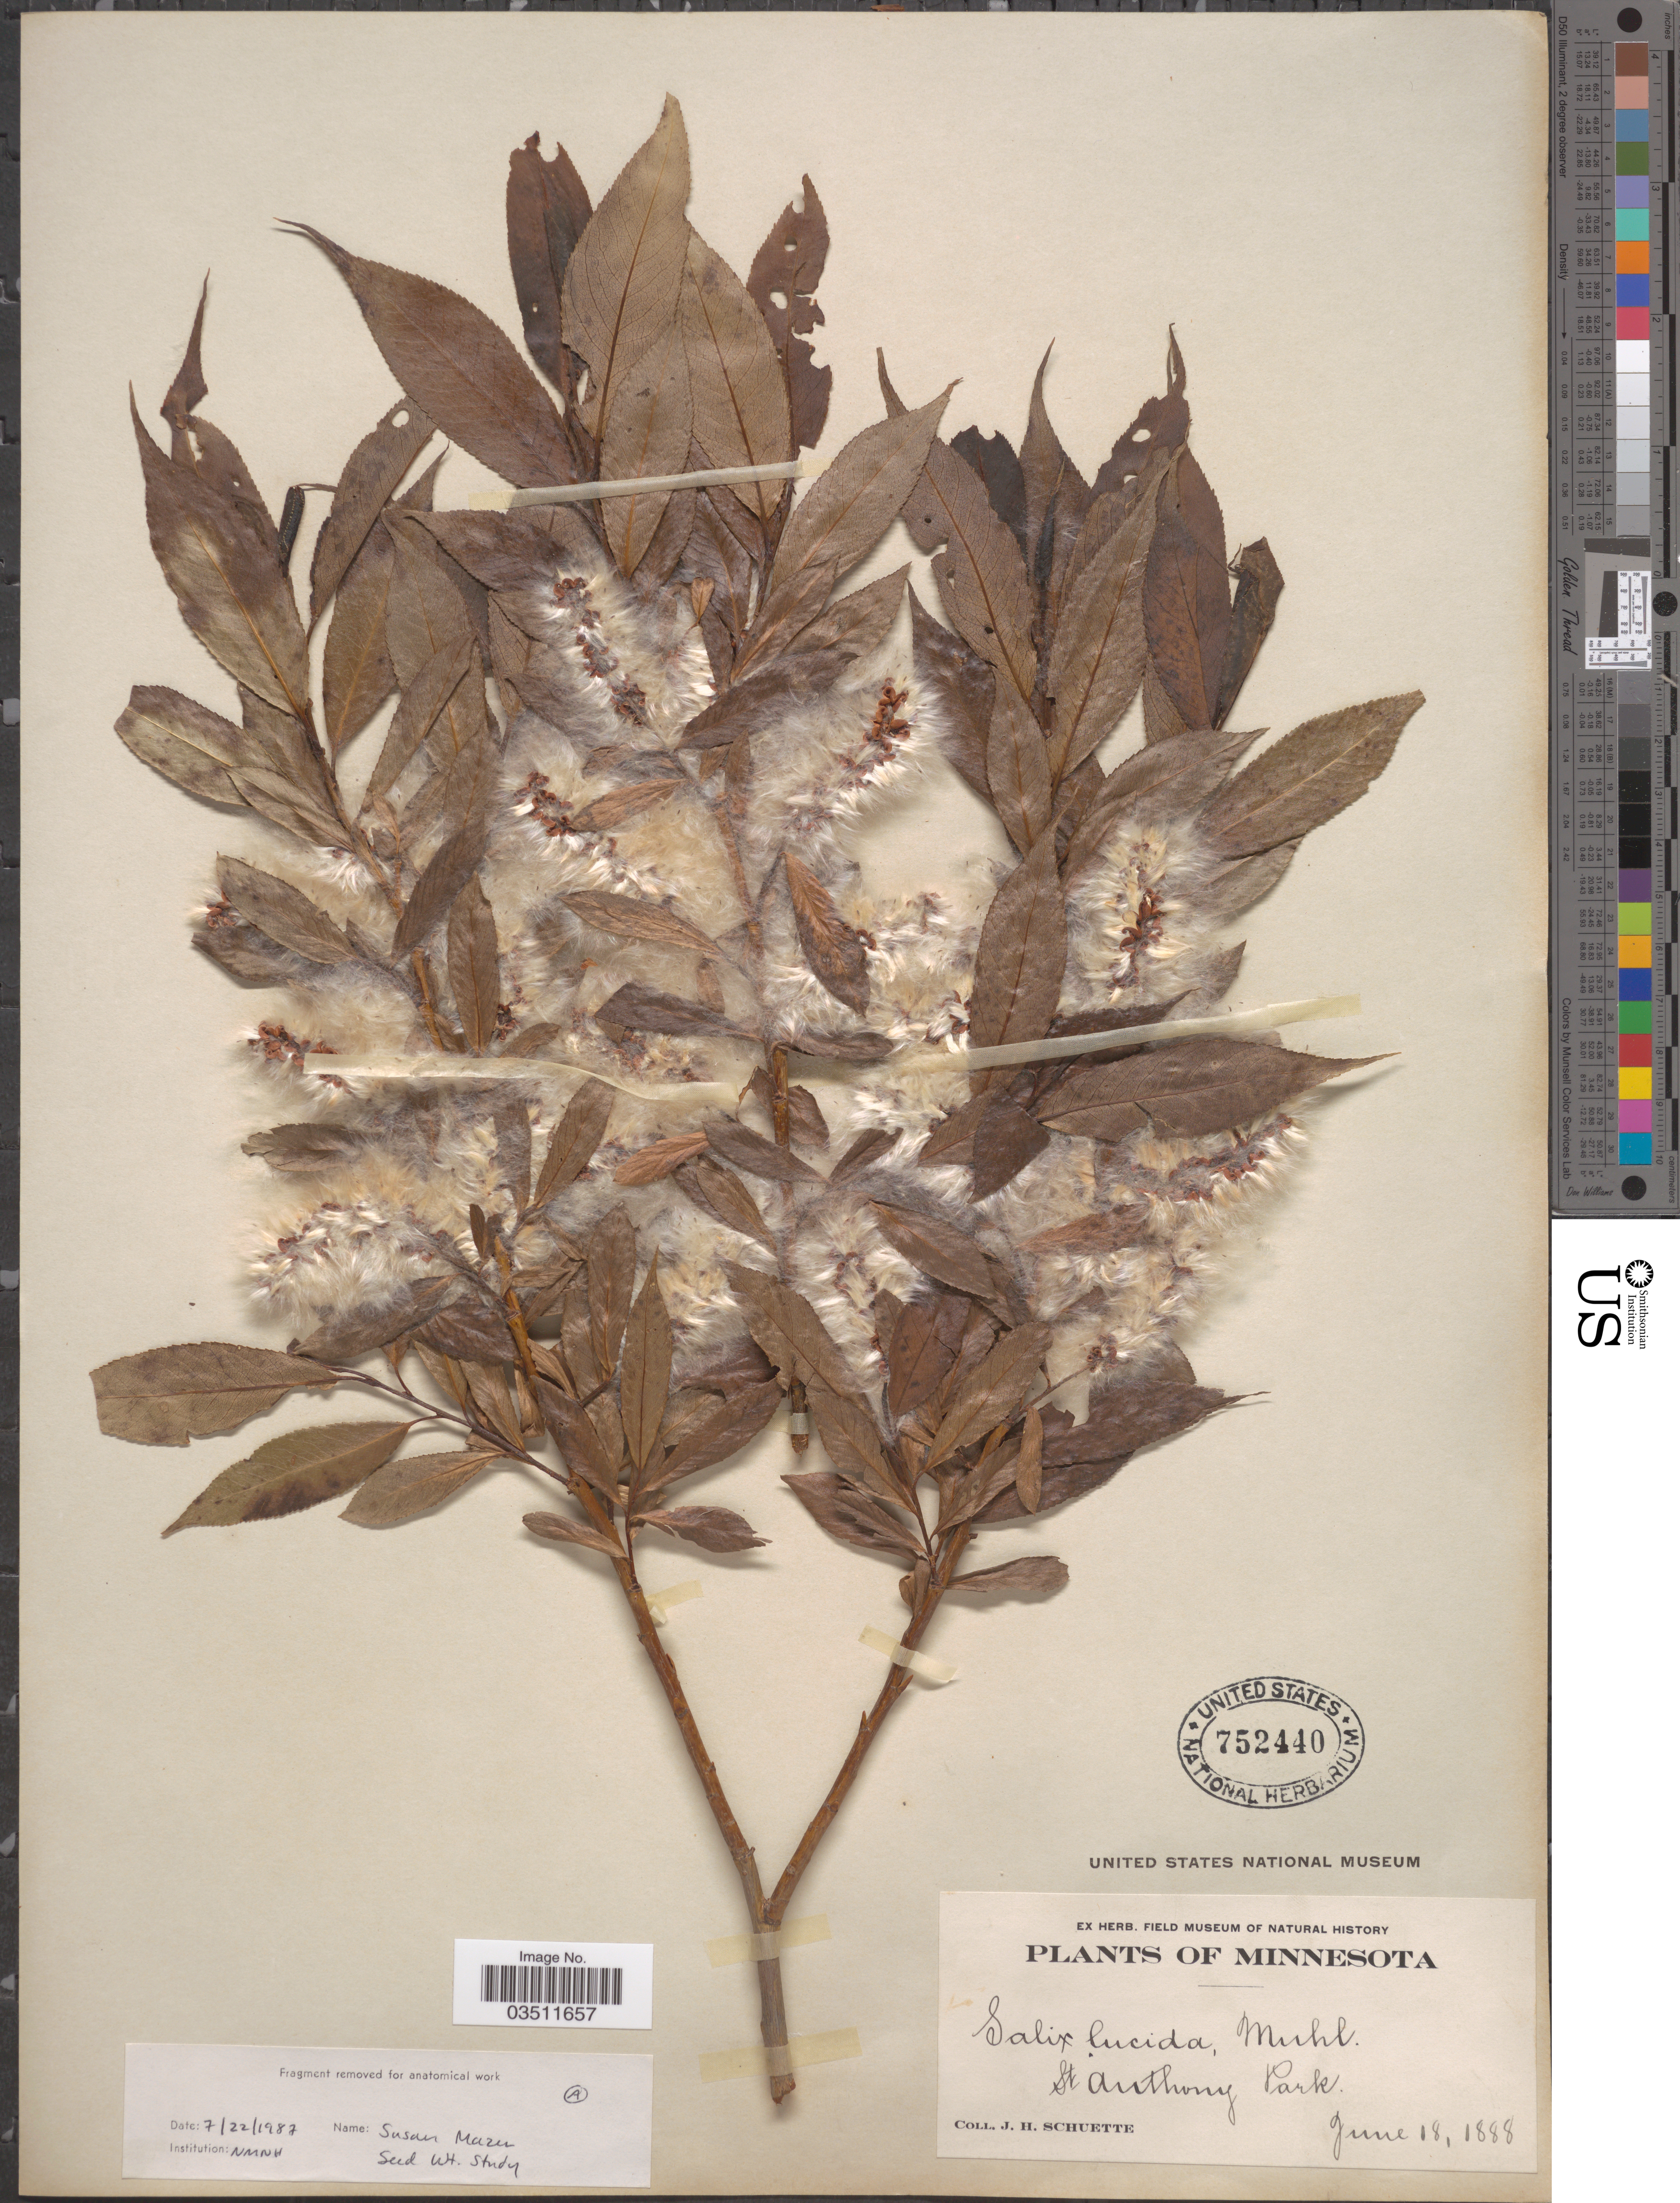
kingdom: Plantae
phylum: Tracheophyta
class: Magnoliopsida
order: Malpighiales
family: Salicaceae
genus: Salix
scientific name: Salix lucida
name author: Muhl.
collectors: J. H. Schuette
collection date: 1888-06-18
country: United States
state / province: Minnesota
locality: St Anthony Park.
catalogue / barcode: US 752440